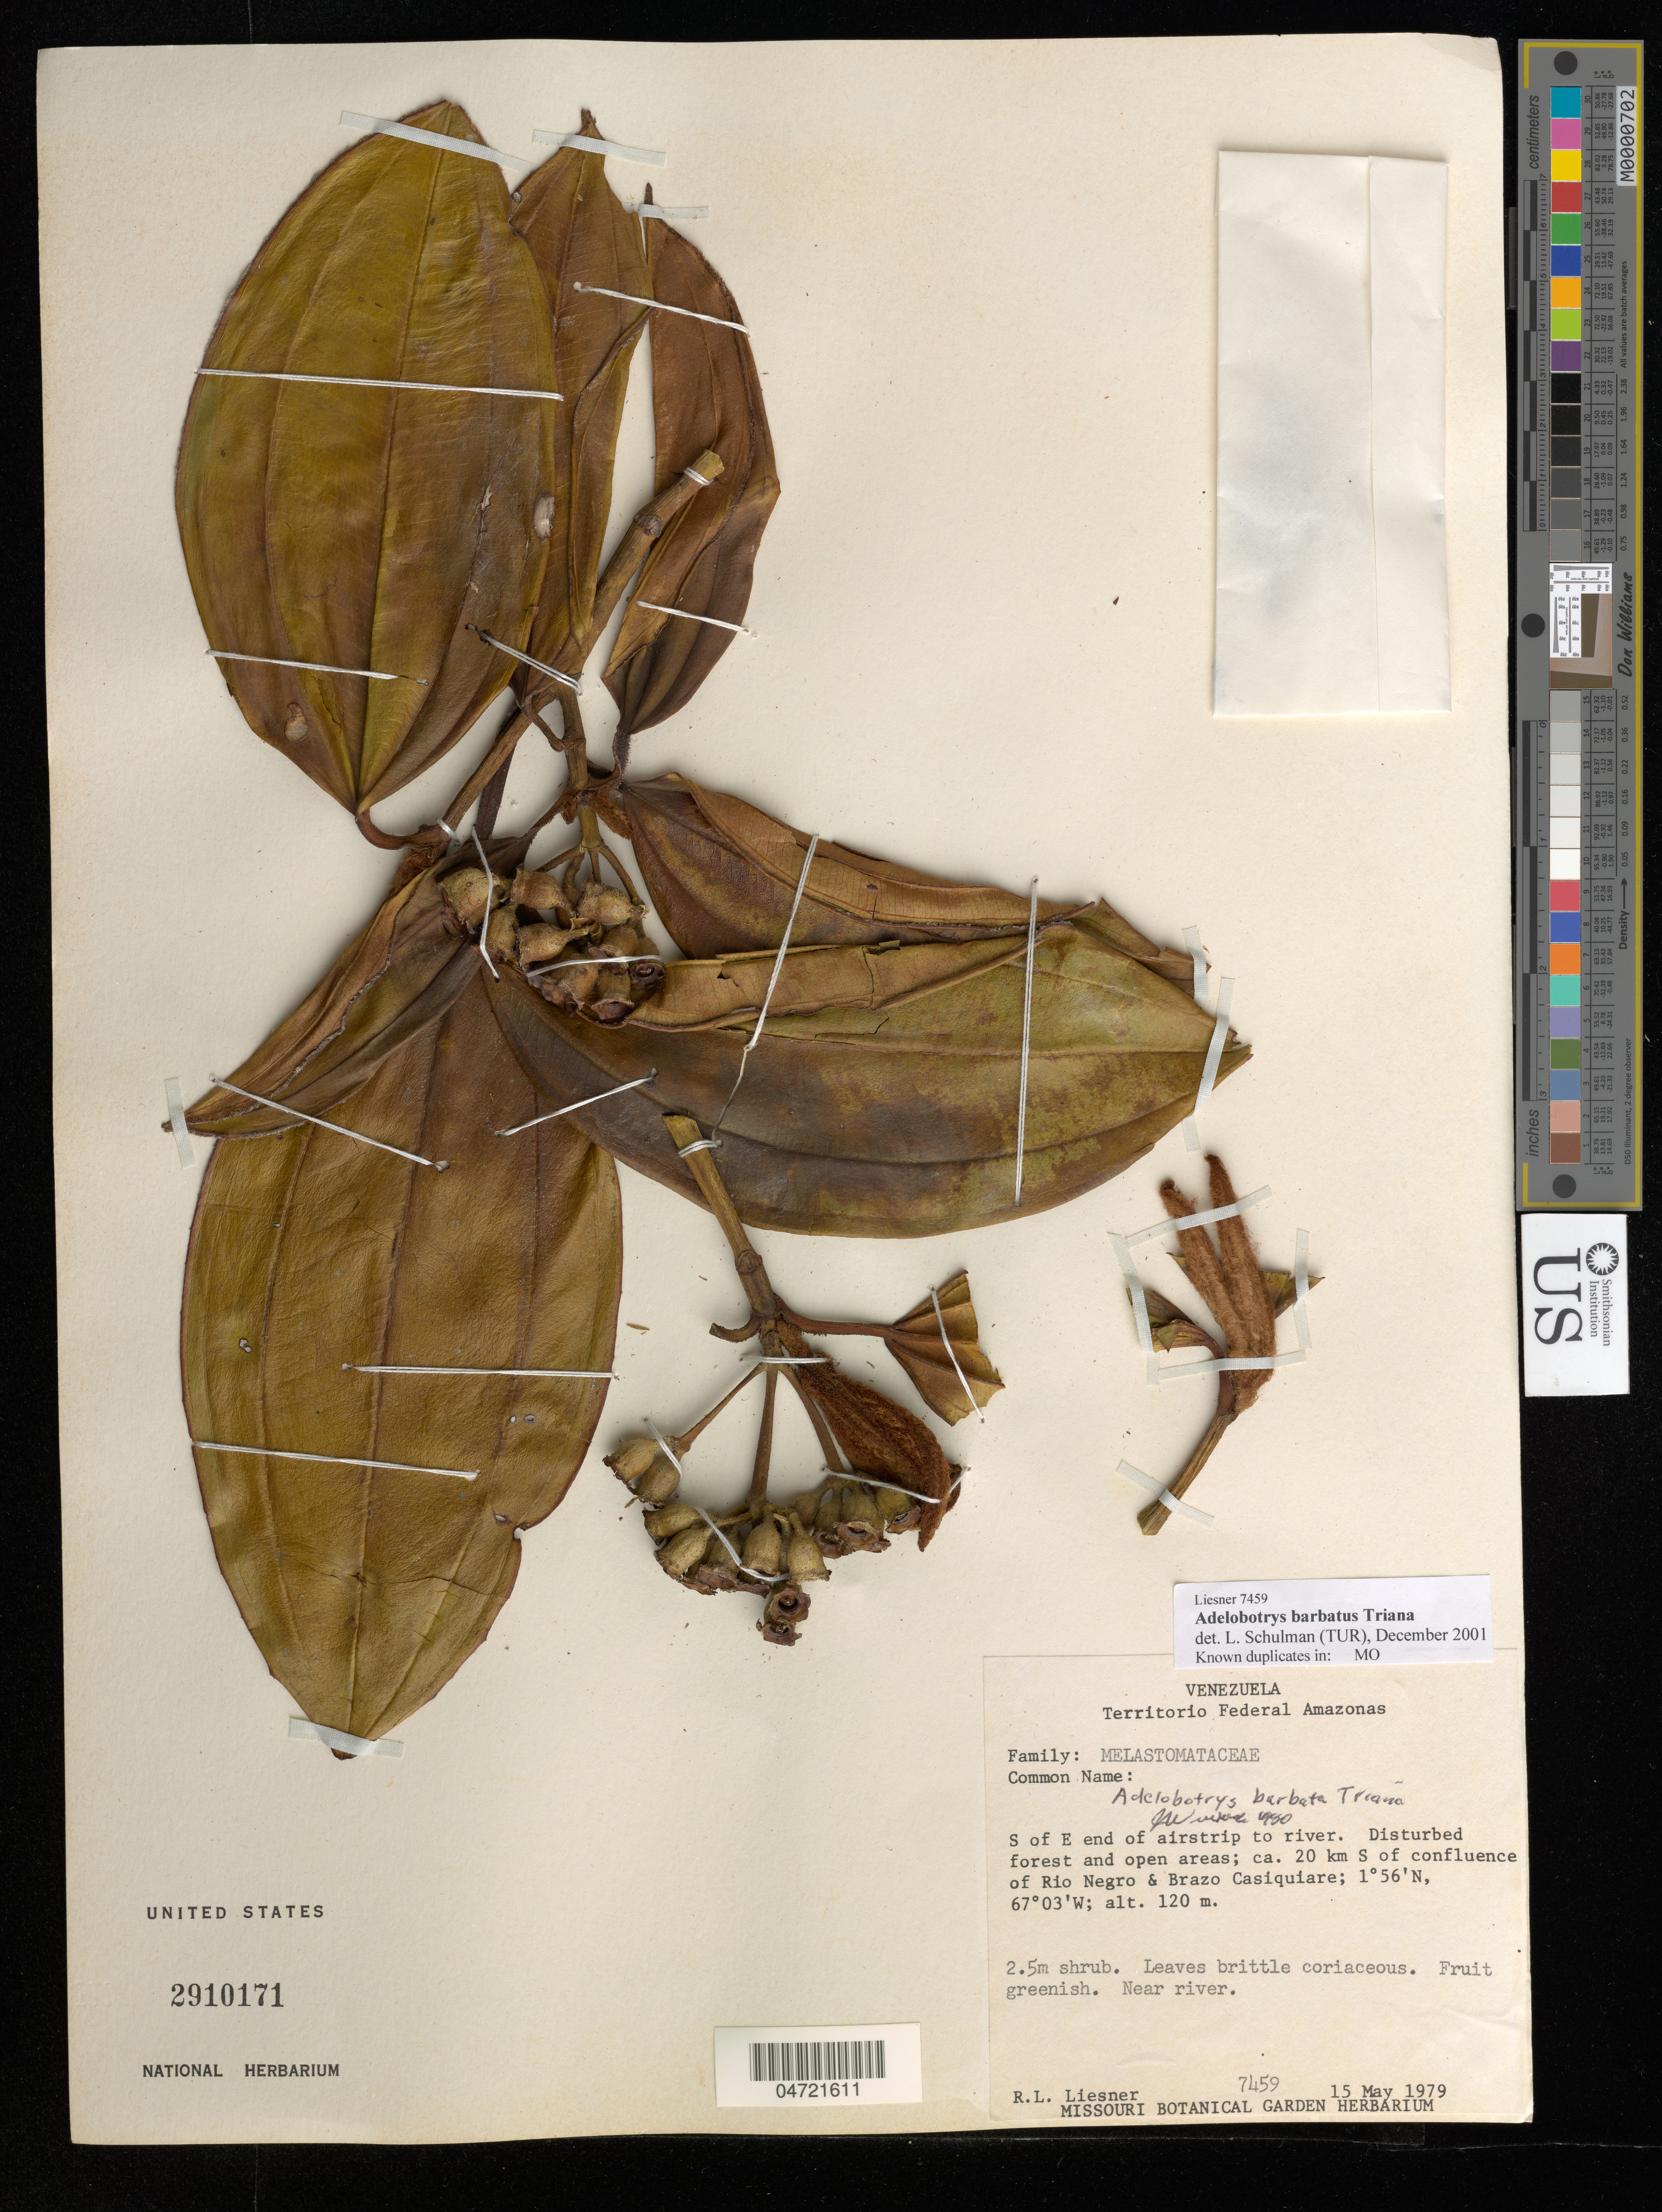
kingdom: Plantae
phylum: Tracheophyta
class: Magnoliopsida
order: Myrtales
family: Melastomataceae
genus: Adelobotrys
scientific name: Adelobotrys barbatus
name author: Triana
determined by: Schulman, Leif, (TUR), University of Turku (FINLAND)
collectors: R. L. Liesner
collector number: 7459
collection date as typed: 15-May-79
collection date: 1979-05-15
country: Venezuela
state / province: Amazonas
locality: San Carlos de Río Negro, 20 km S of confluence of Río Negro & Brazo Casiquiare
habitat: Near River; S of E end of airstrip to river.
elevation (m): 120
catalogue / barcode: US 2910171